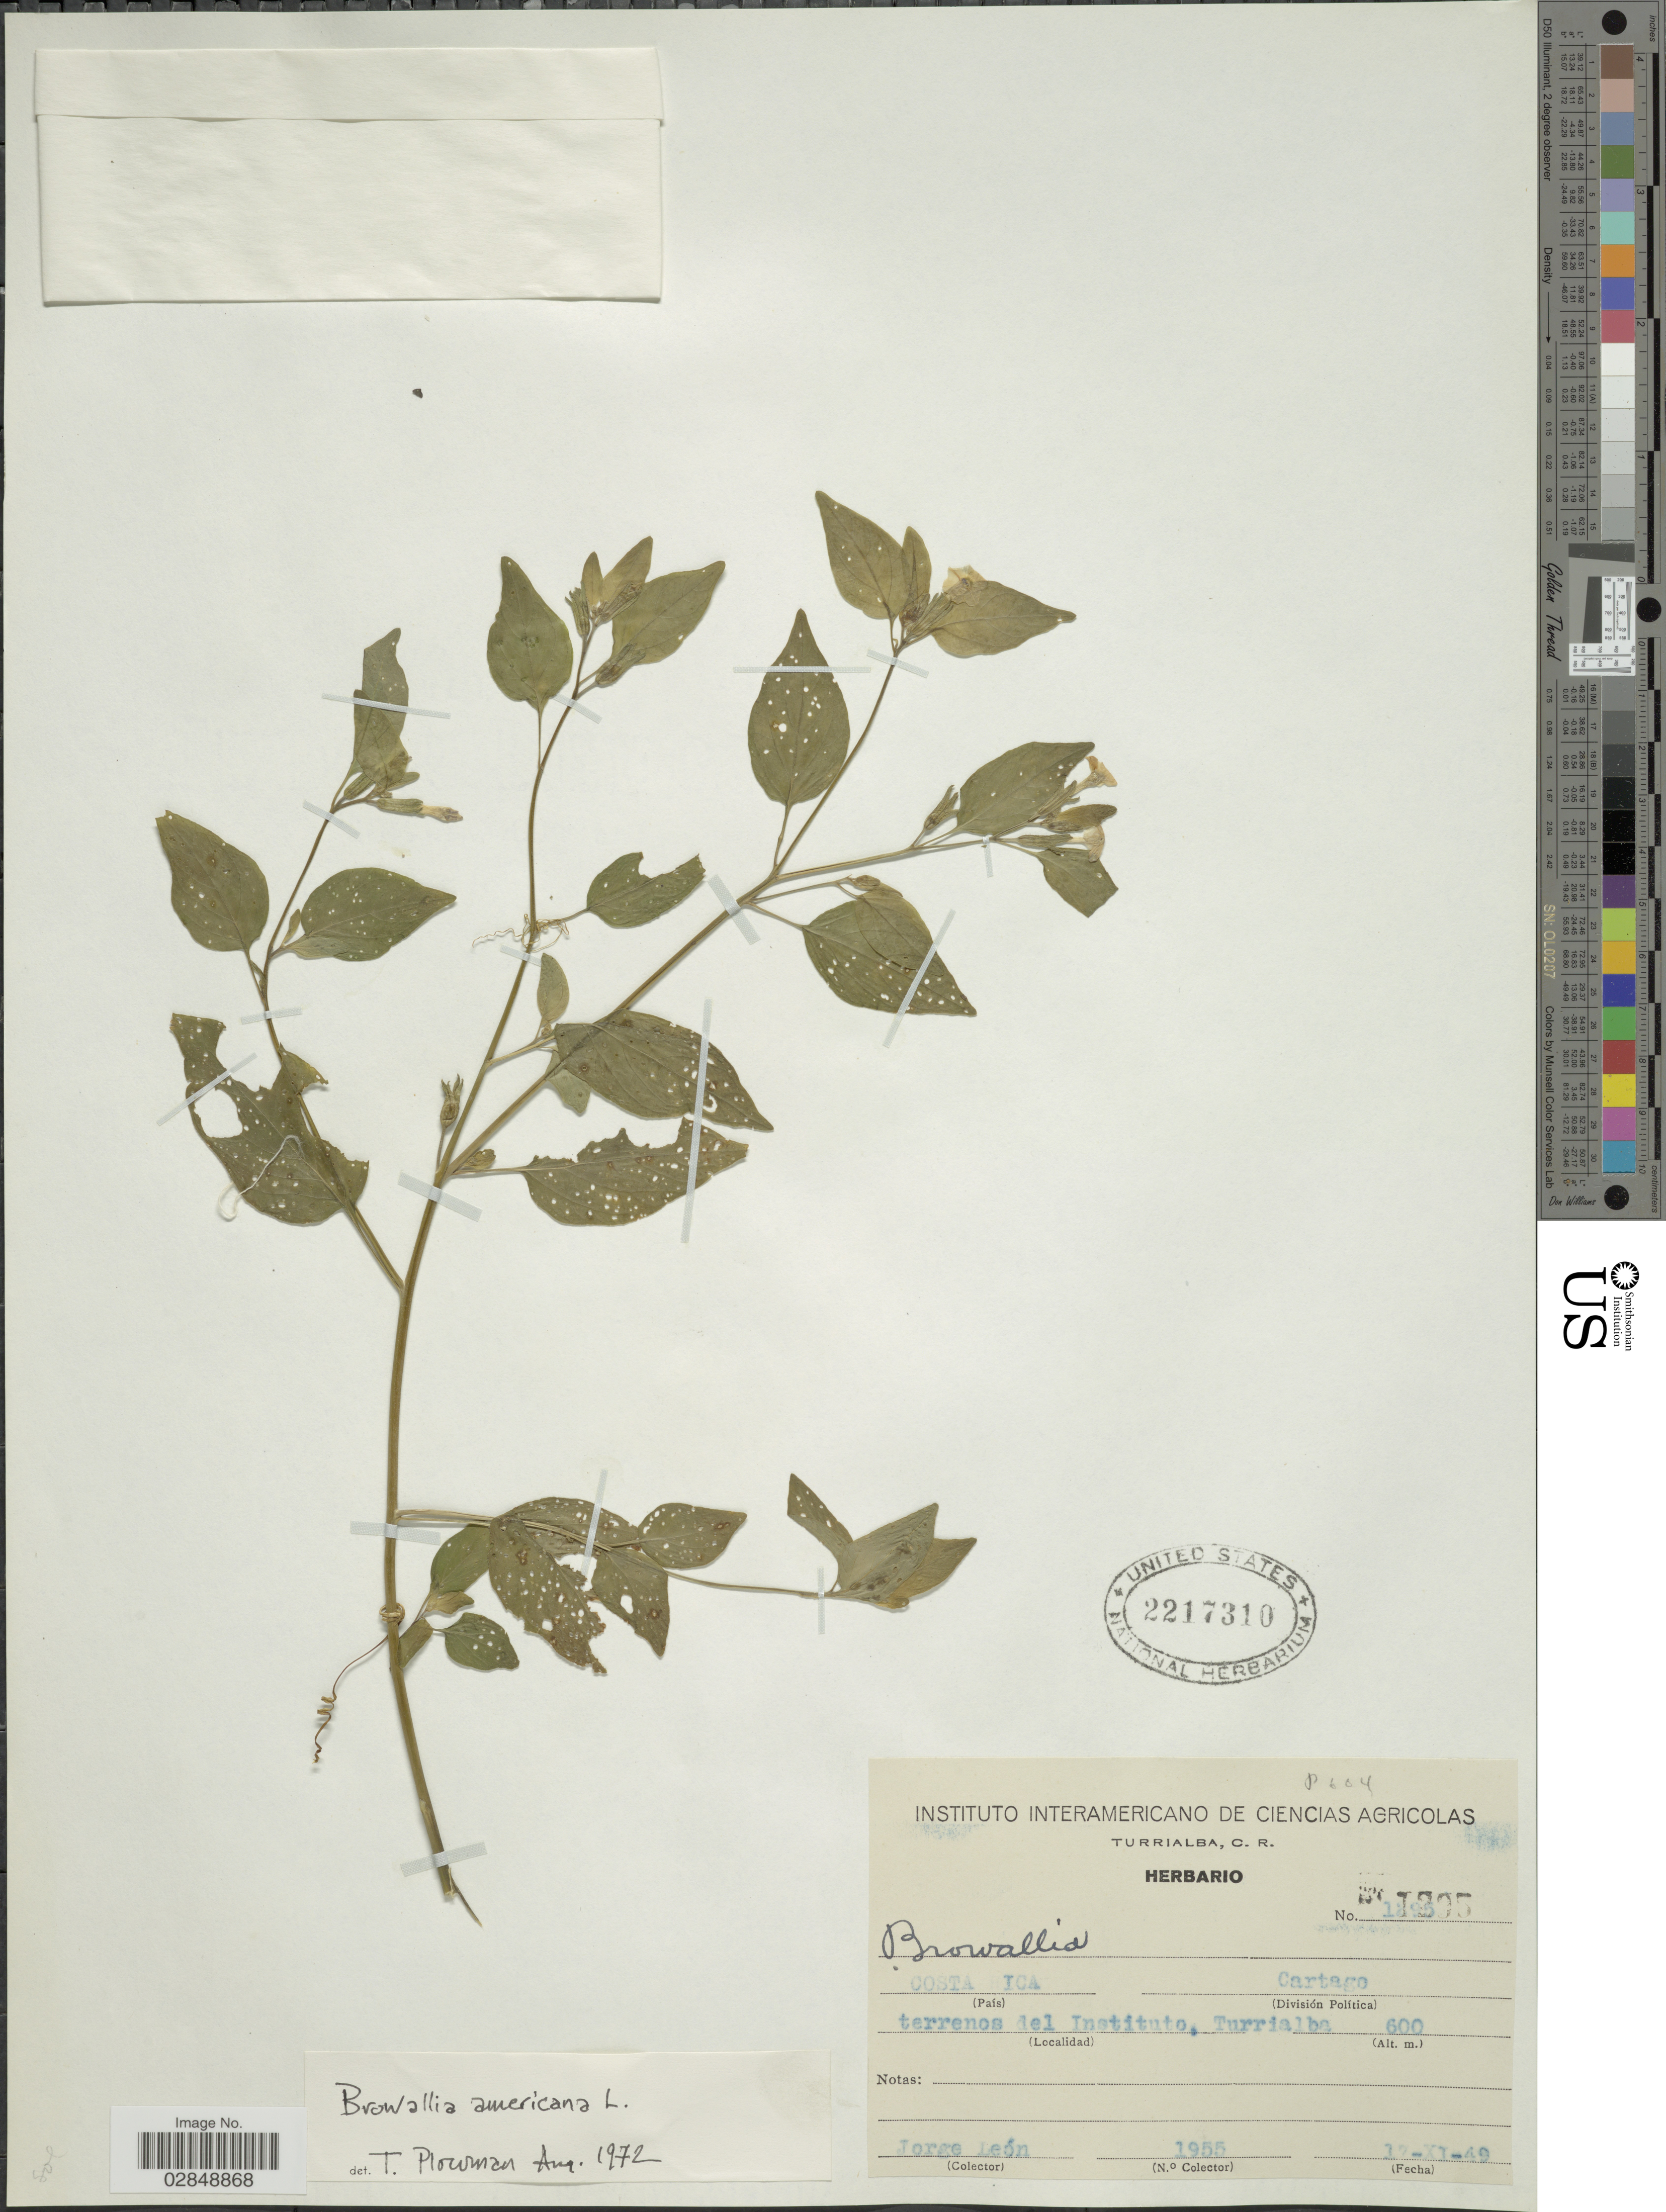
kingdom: Plantae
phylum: Tracheophyta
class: Magnoliopsida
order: Solanales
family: Solanaceae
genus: Browallia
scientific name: Browallia americana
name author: L.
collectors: J. León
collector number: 1955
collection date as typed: Transcribed d/m/y: 19/11/49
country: Costa Rica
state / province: Cartago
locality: Terrenos del Instituto, Turrialba.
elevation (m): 600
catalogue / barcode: US 2217310